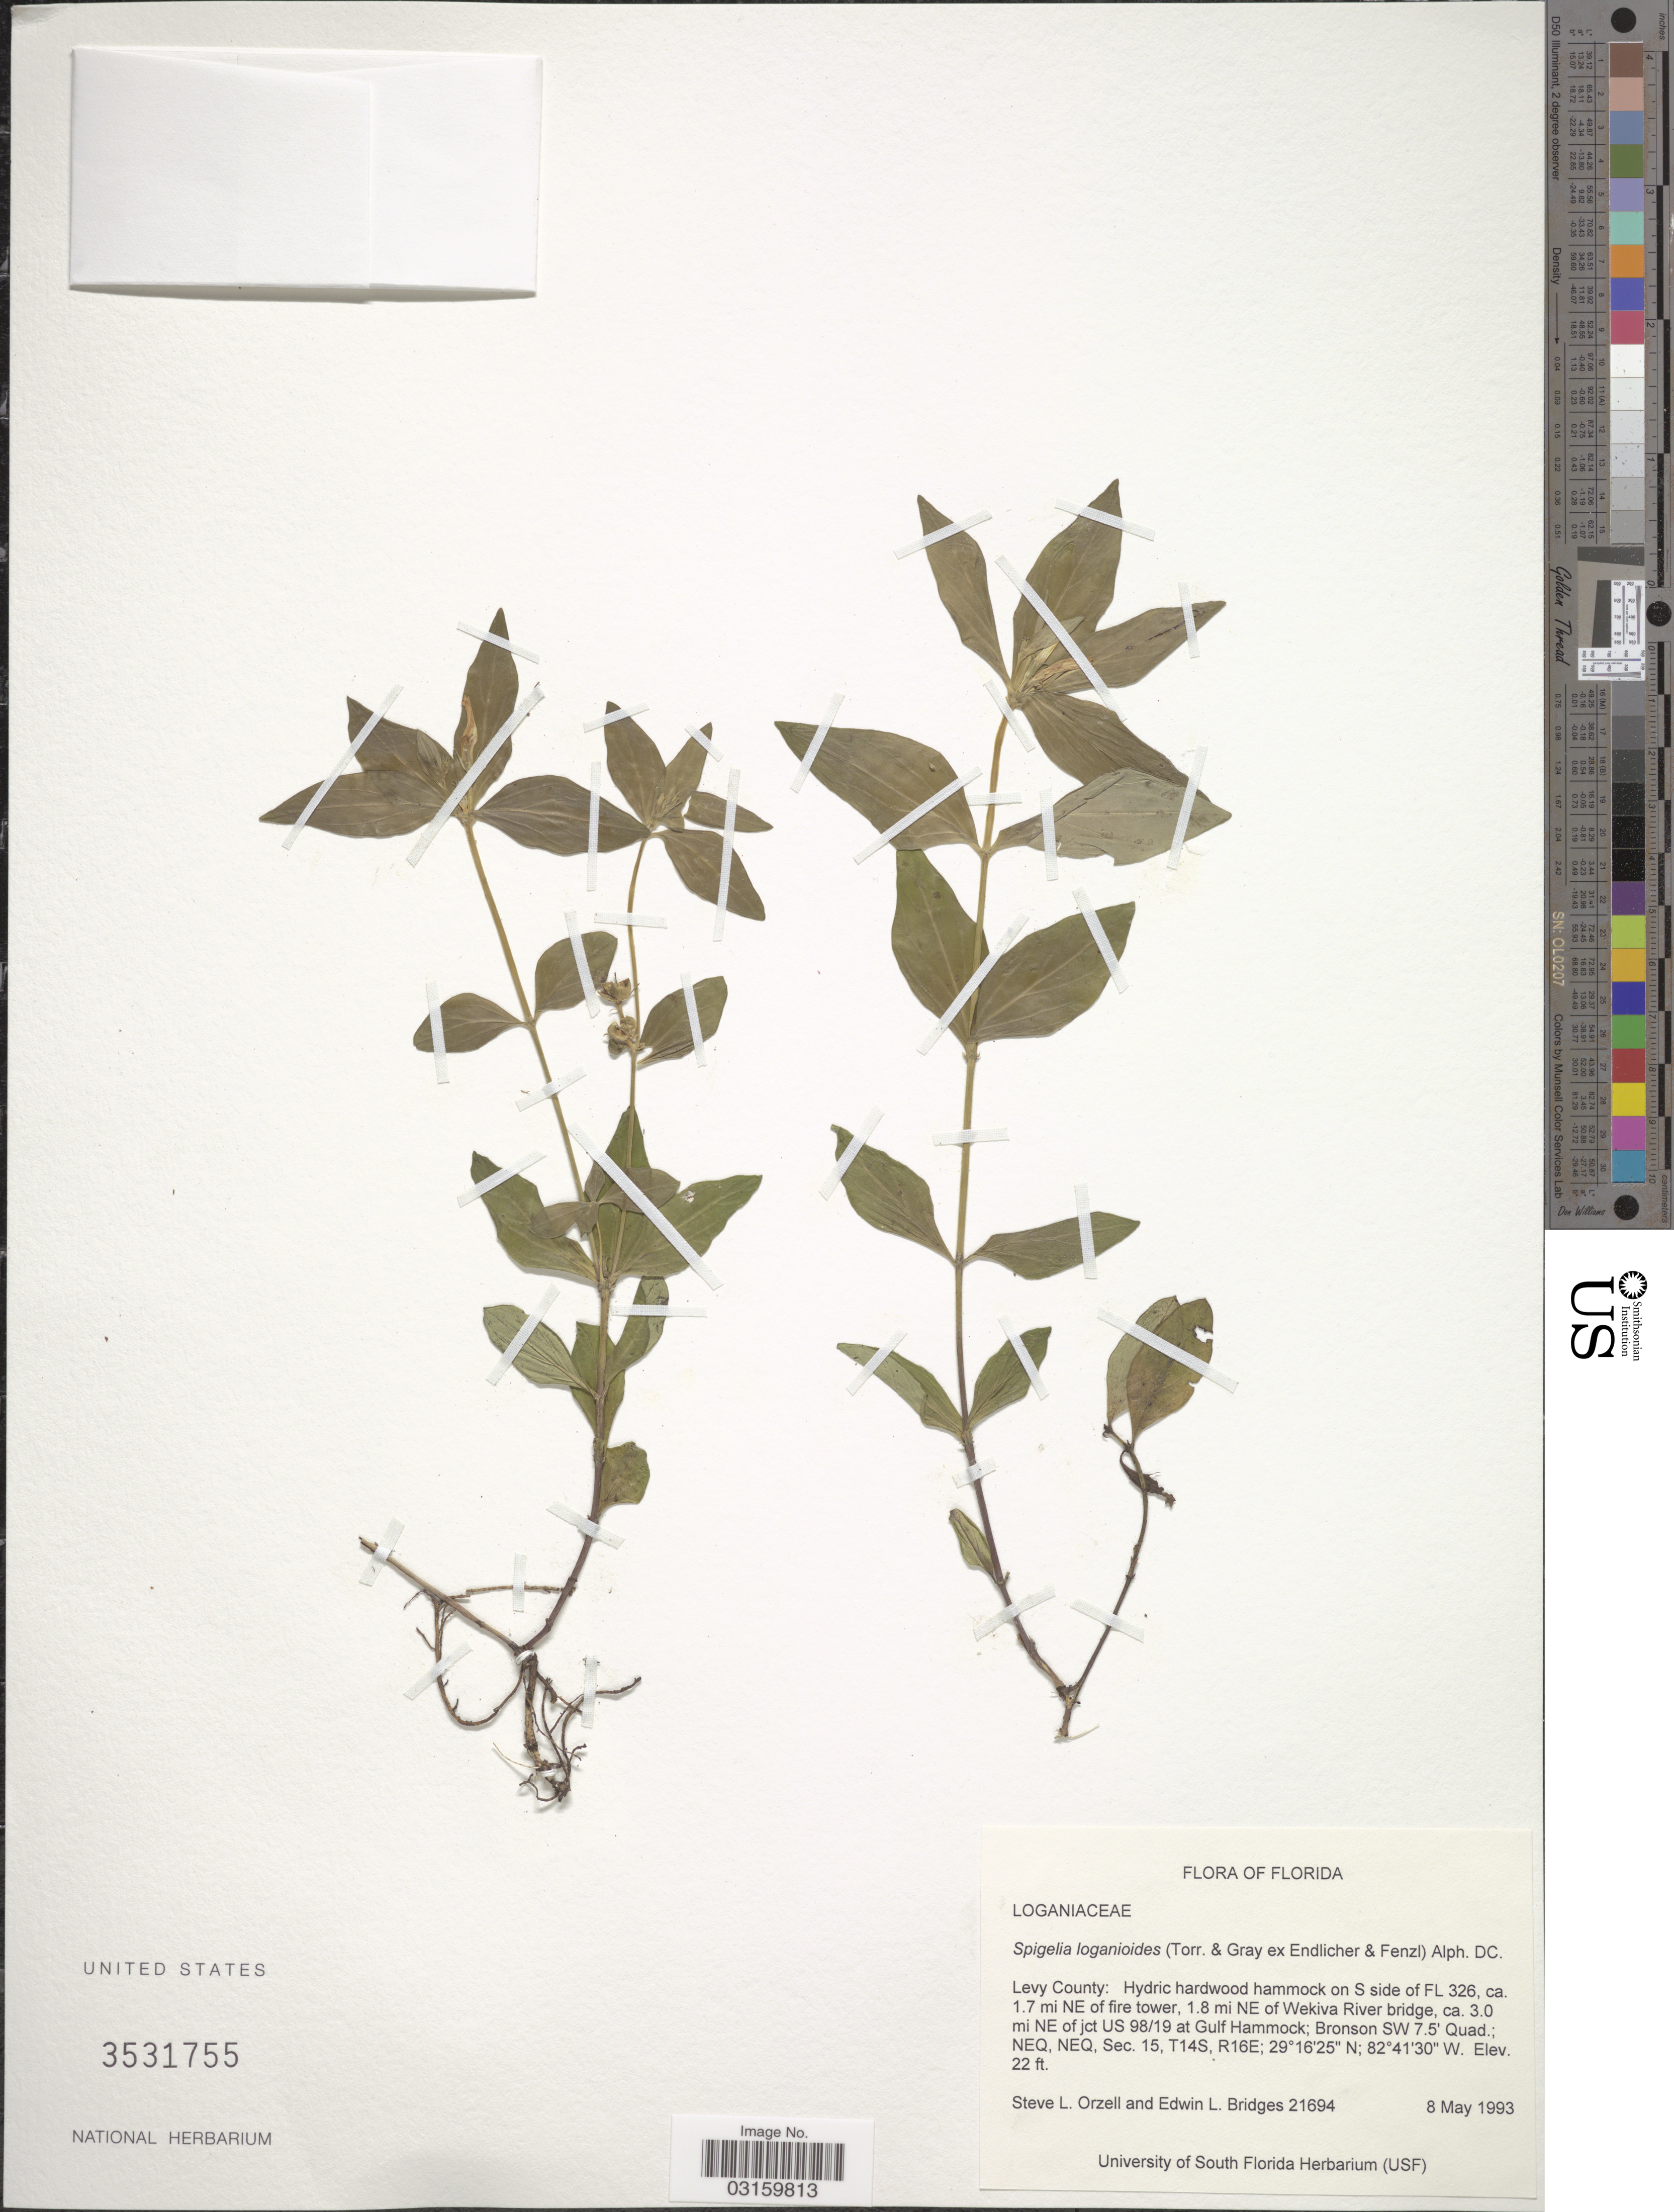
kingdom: Plantae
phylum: Tracheophyta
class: Magnoliopsida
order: Gentianales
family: Loganiaceae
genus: Spigelia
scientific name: Spigelia hedyotidea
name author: A. DC.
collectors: S. Orzell & E. Bridges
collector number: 21694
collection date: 1993-05-08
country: United States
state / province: Florida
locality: Levy County: Hydric hardwood hammock on S side of FL 326, ca. 1.7 mi NE of fire tower, 1.8 mi NE of Wekiva River bridge, ca. 3.0 mi NE of jct US 98/19 at Gulf Hammock; Bronson SW 7.5' Quad.; NEQ, NEQ, Sec. 15, T14S, R16E.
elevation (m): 7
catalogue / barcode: US 3531755